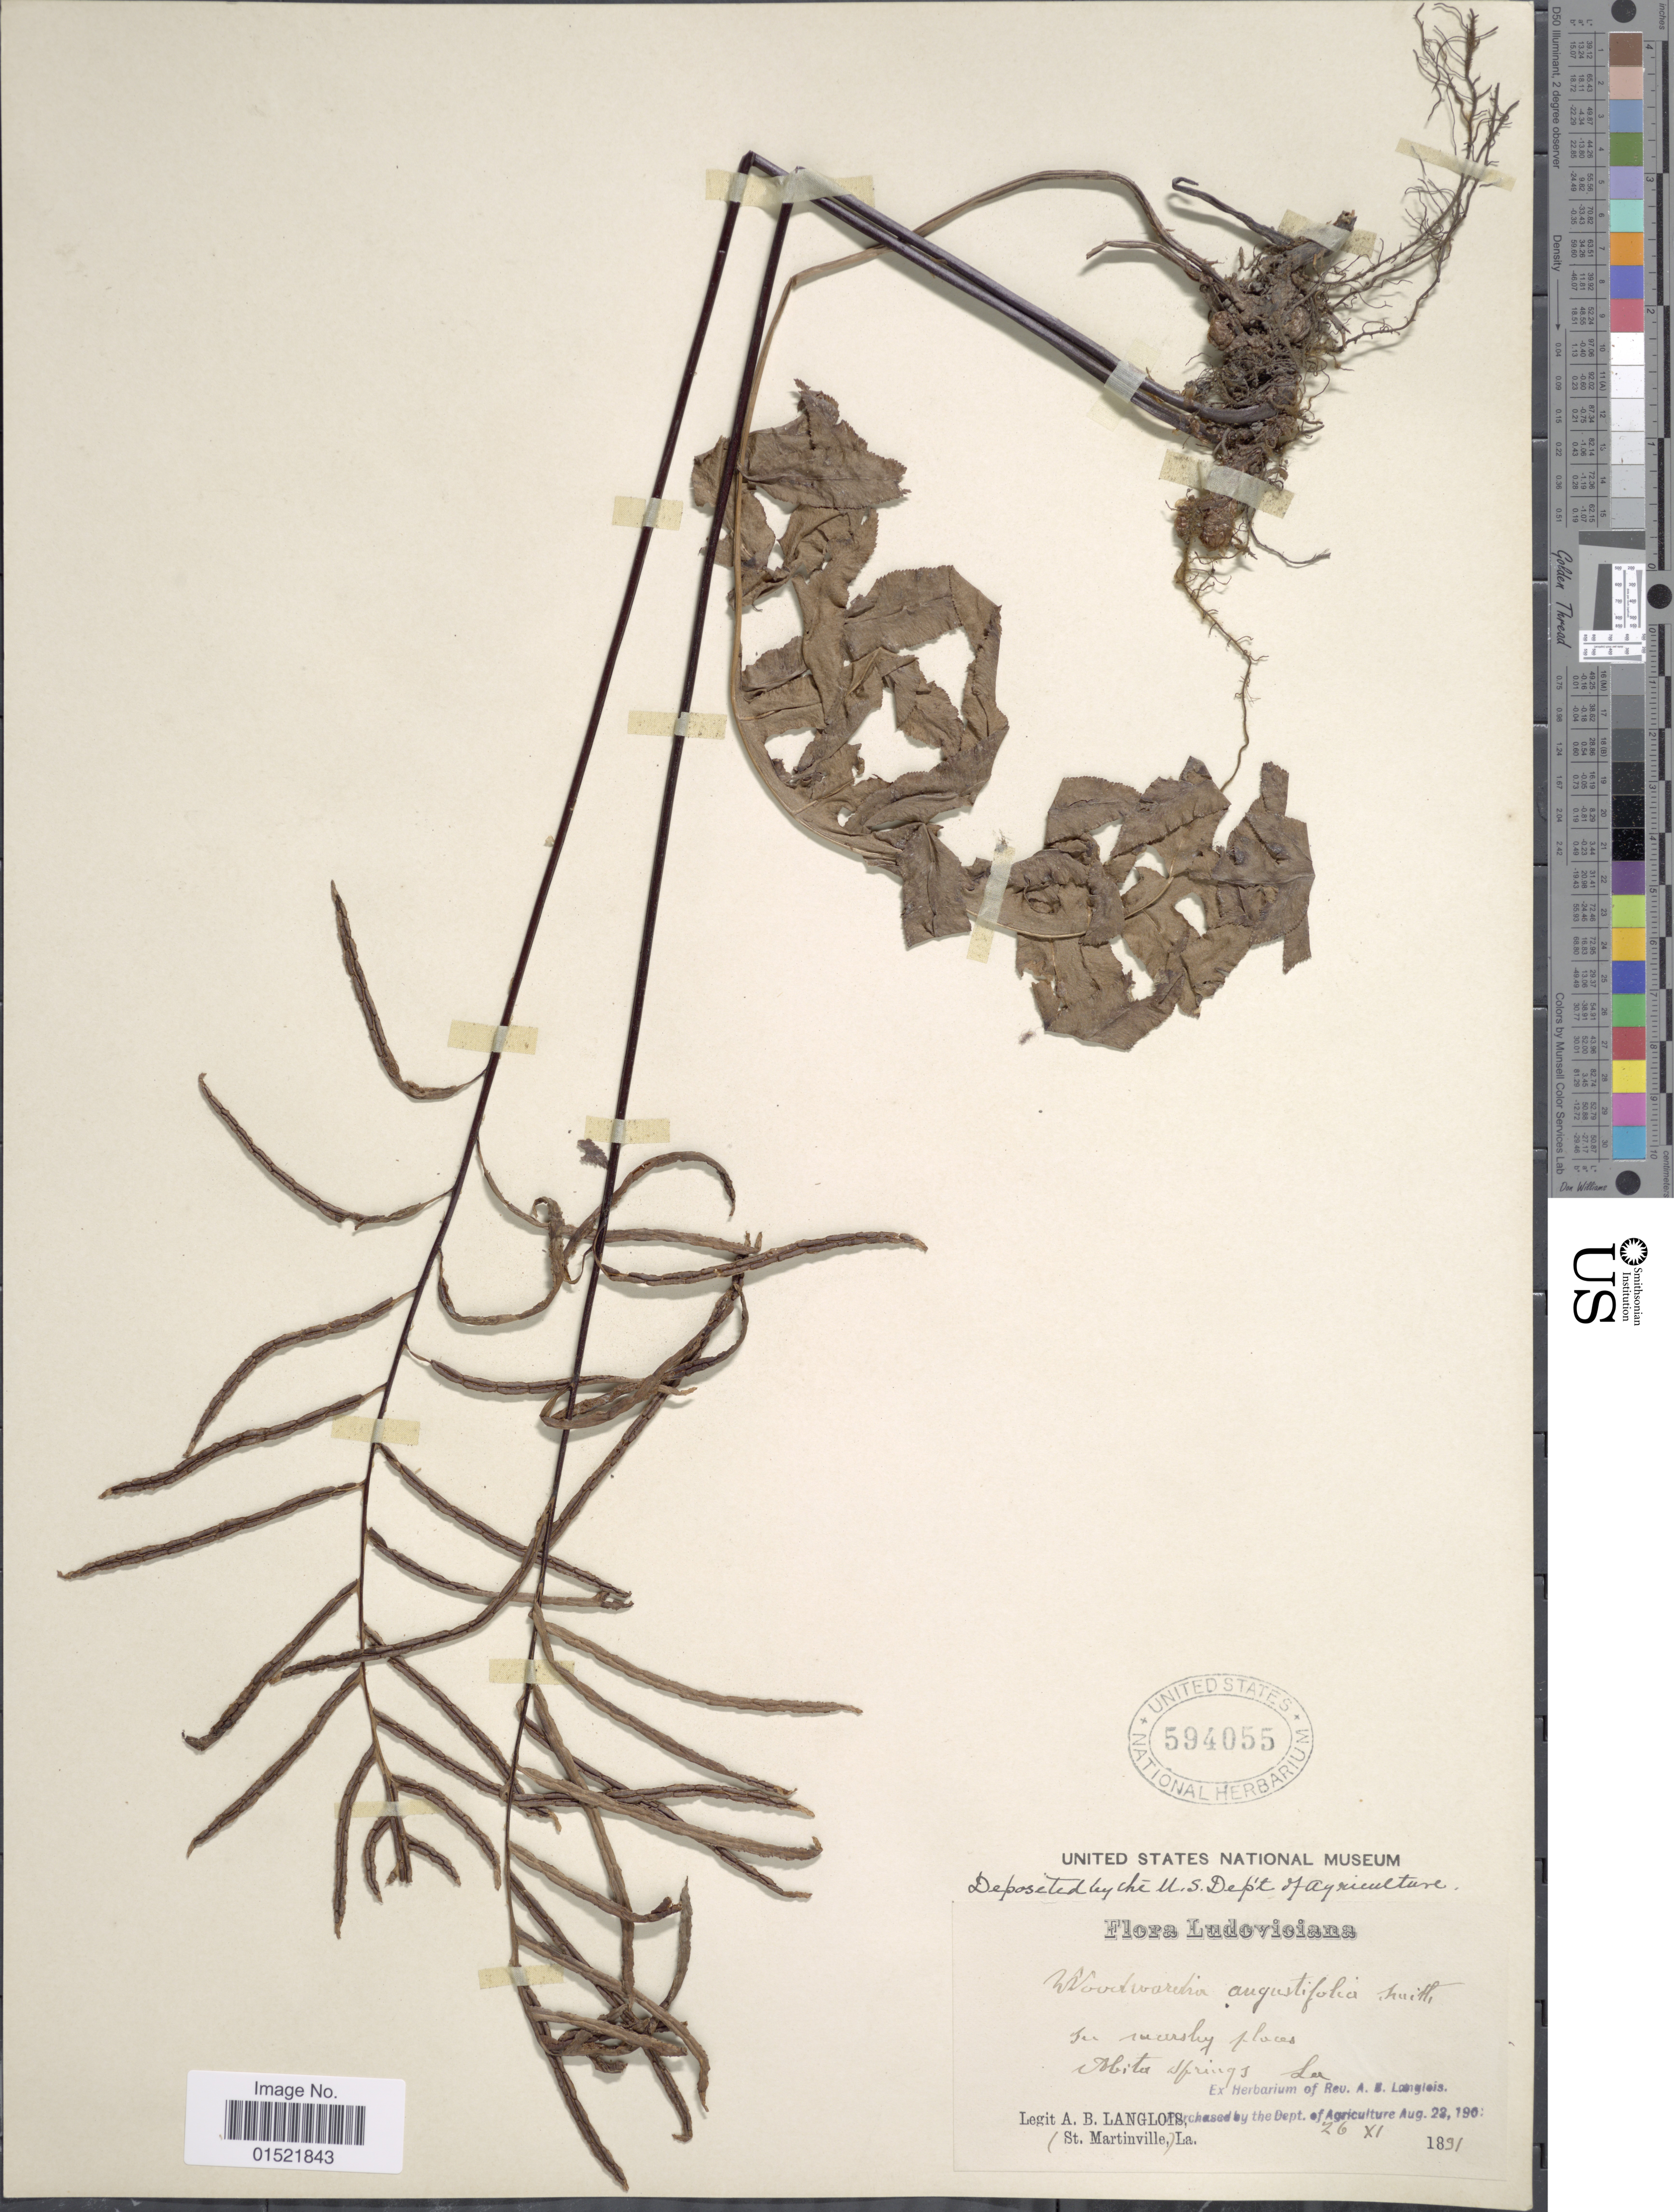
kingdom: Plantae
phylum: Tracheophyta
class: Polypodiopsida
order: Polypodiales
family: Blechnaceae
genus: Woodwardia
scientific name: Woodwardia areolata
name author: (L.) T. Moore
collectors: A. Langlois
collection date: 1891-11-26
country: United States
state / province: Louisiana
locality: Abita Springs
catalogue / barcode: US 594055